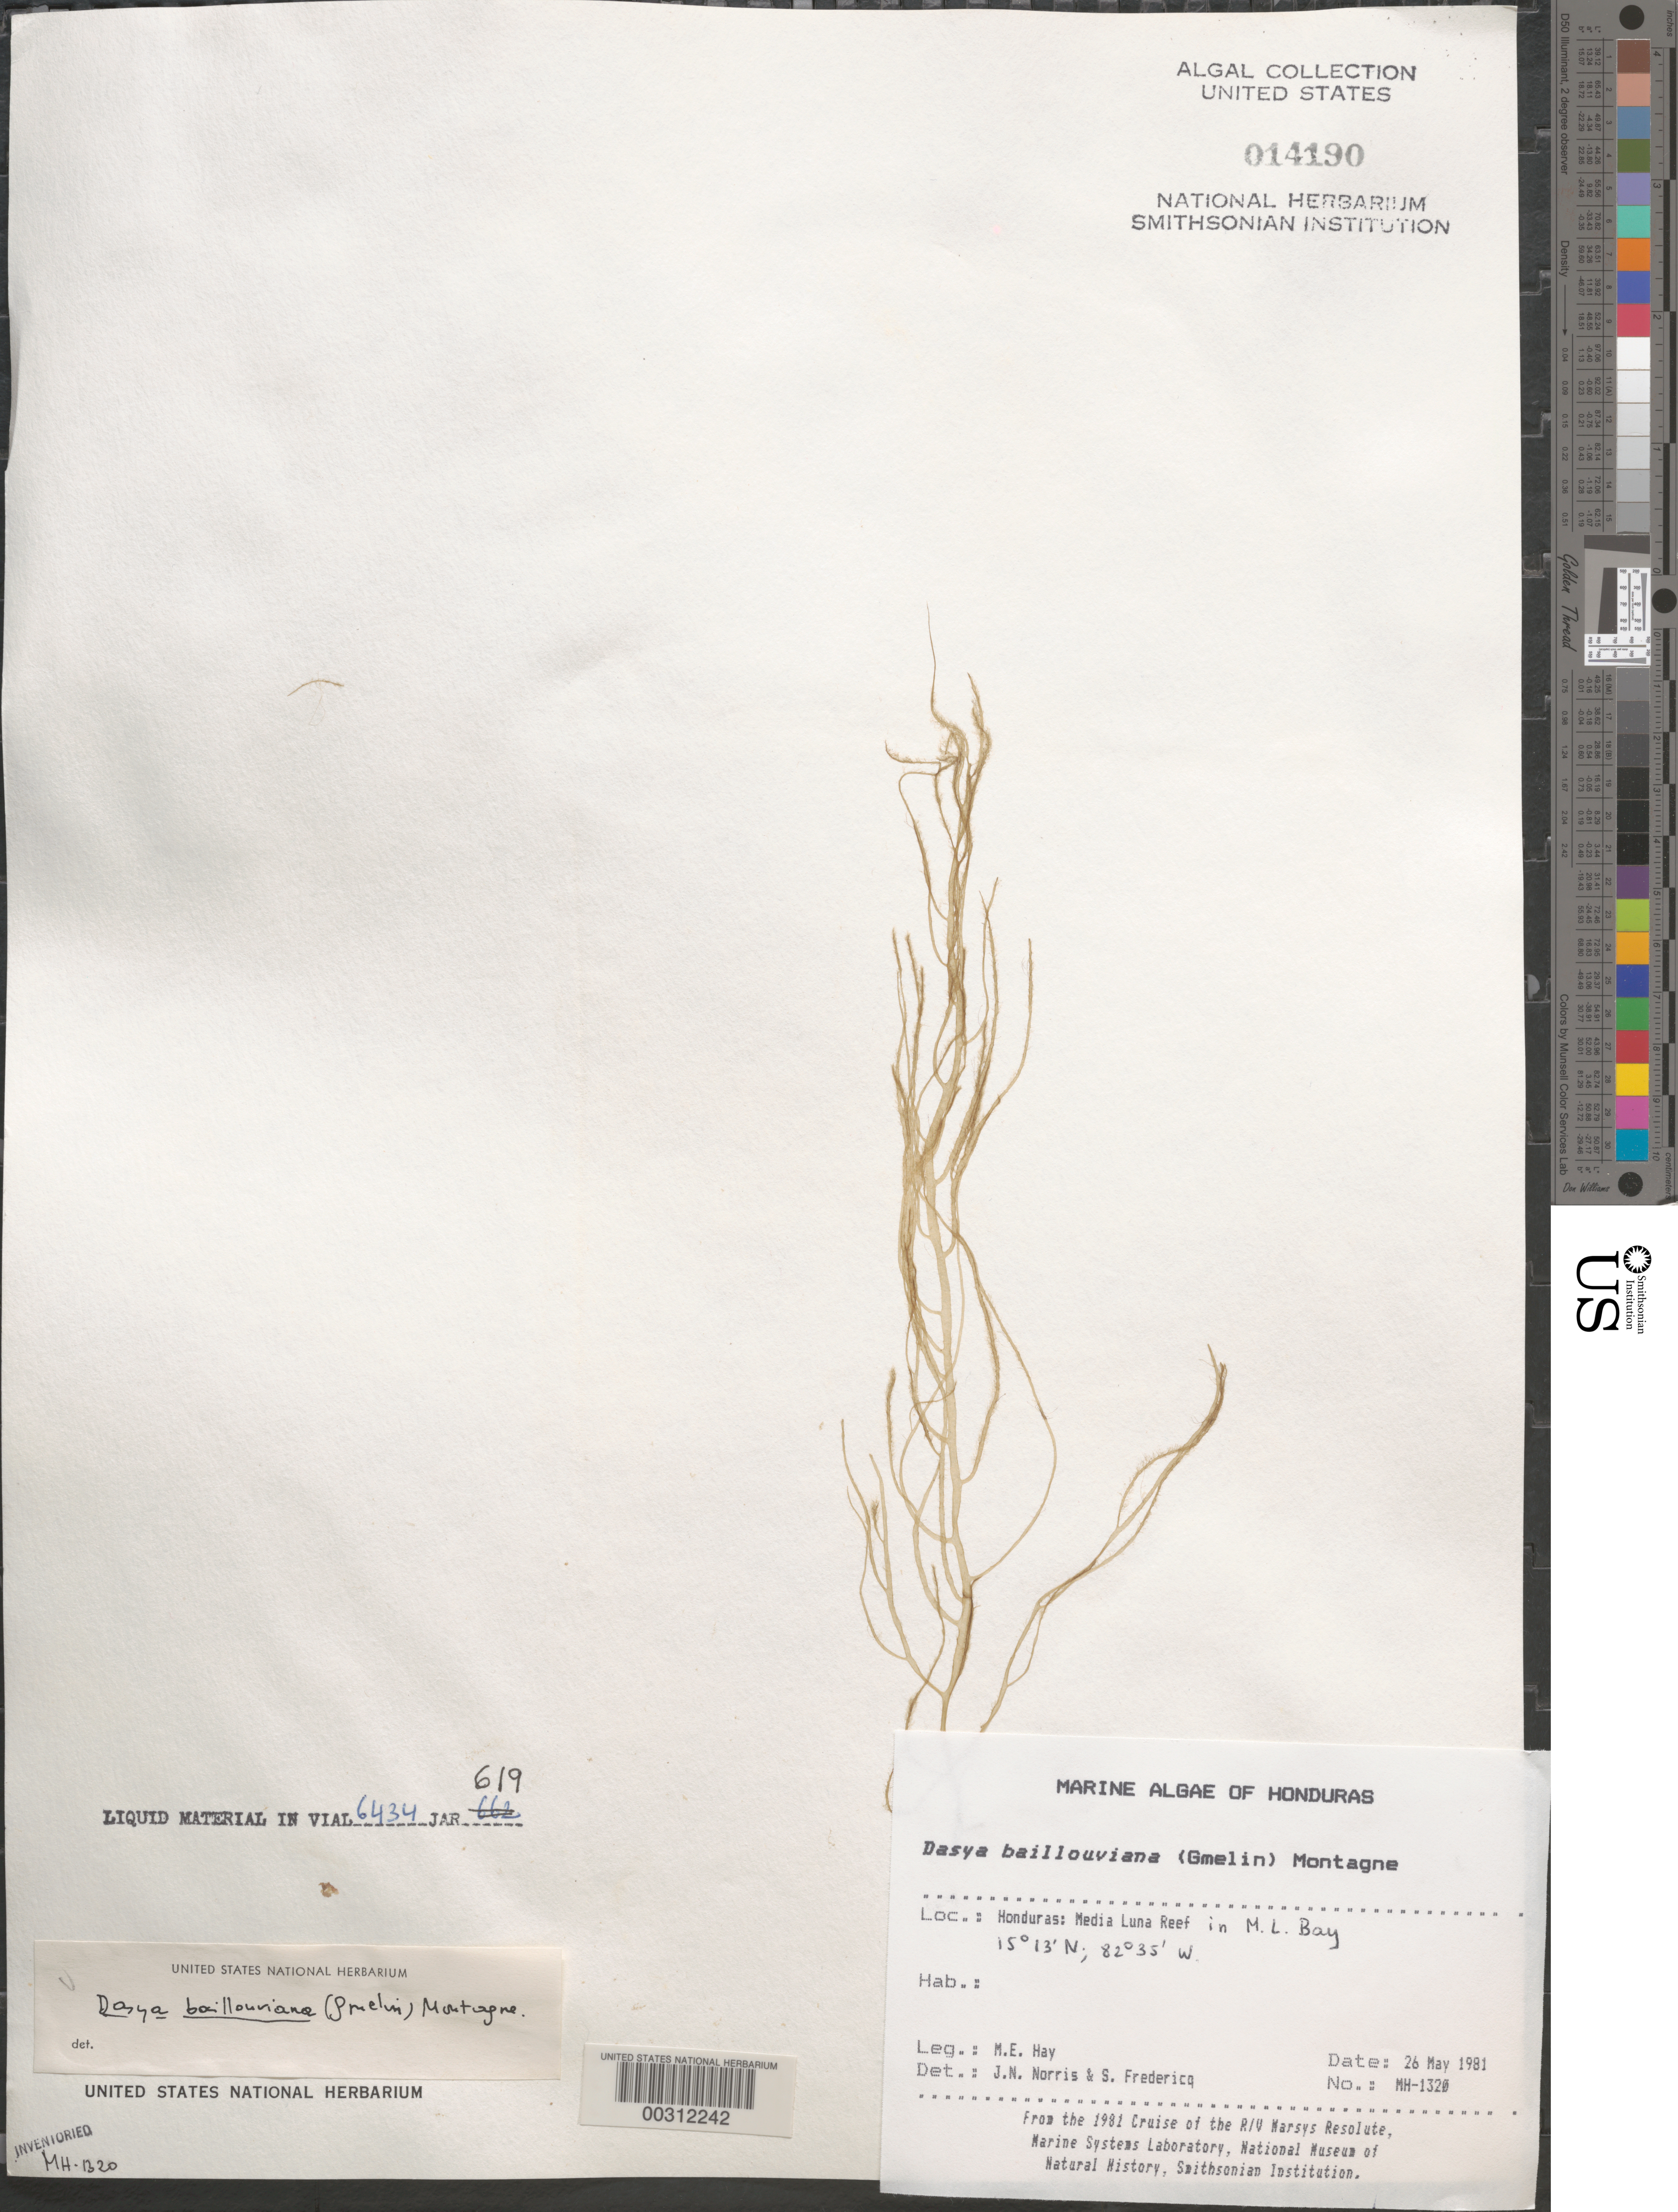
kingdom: Plantae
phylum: Rhodophyta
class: Florideophyceae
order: Ceramiales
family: Dasyaceae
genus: Dasya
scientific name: Dasya pedicellata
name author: (C. Agardh) C. Agardh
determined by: Algae name updating Project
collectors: M. E. Hay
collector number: MEH-1320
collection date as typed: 26 May 1981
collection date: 1981-05-26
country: Honduras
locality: Media Luna Reef, Media Luna Bay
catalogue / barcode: US 14190